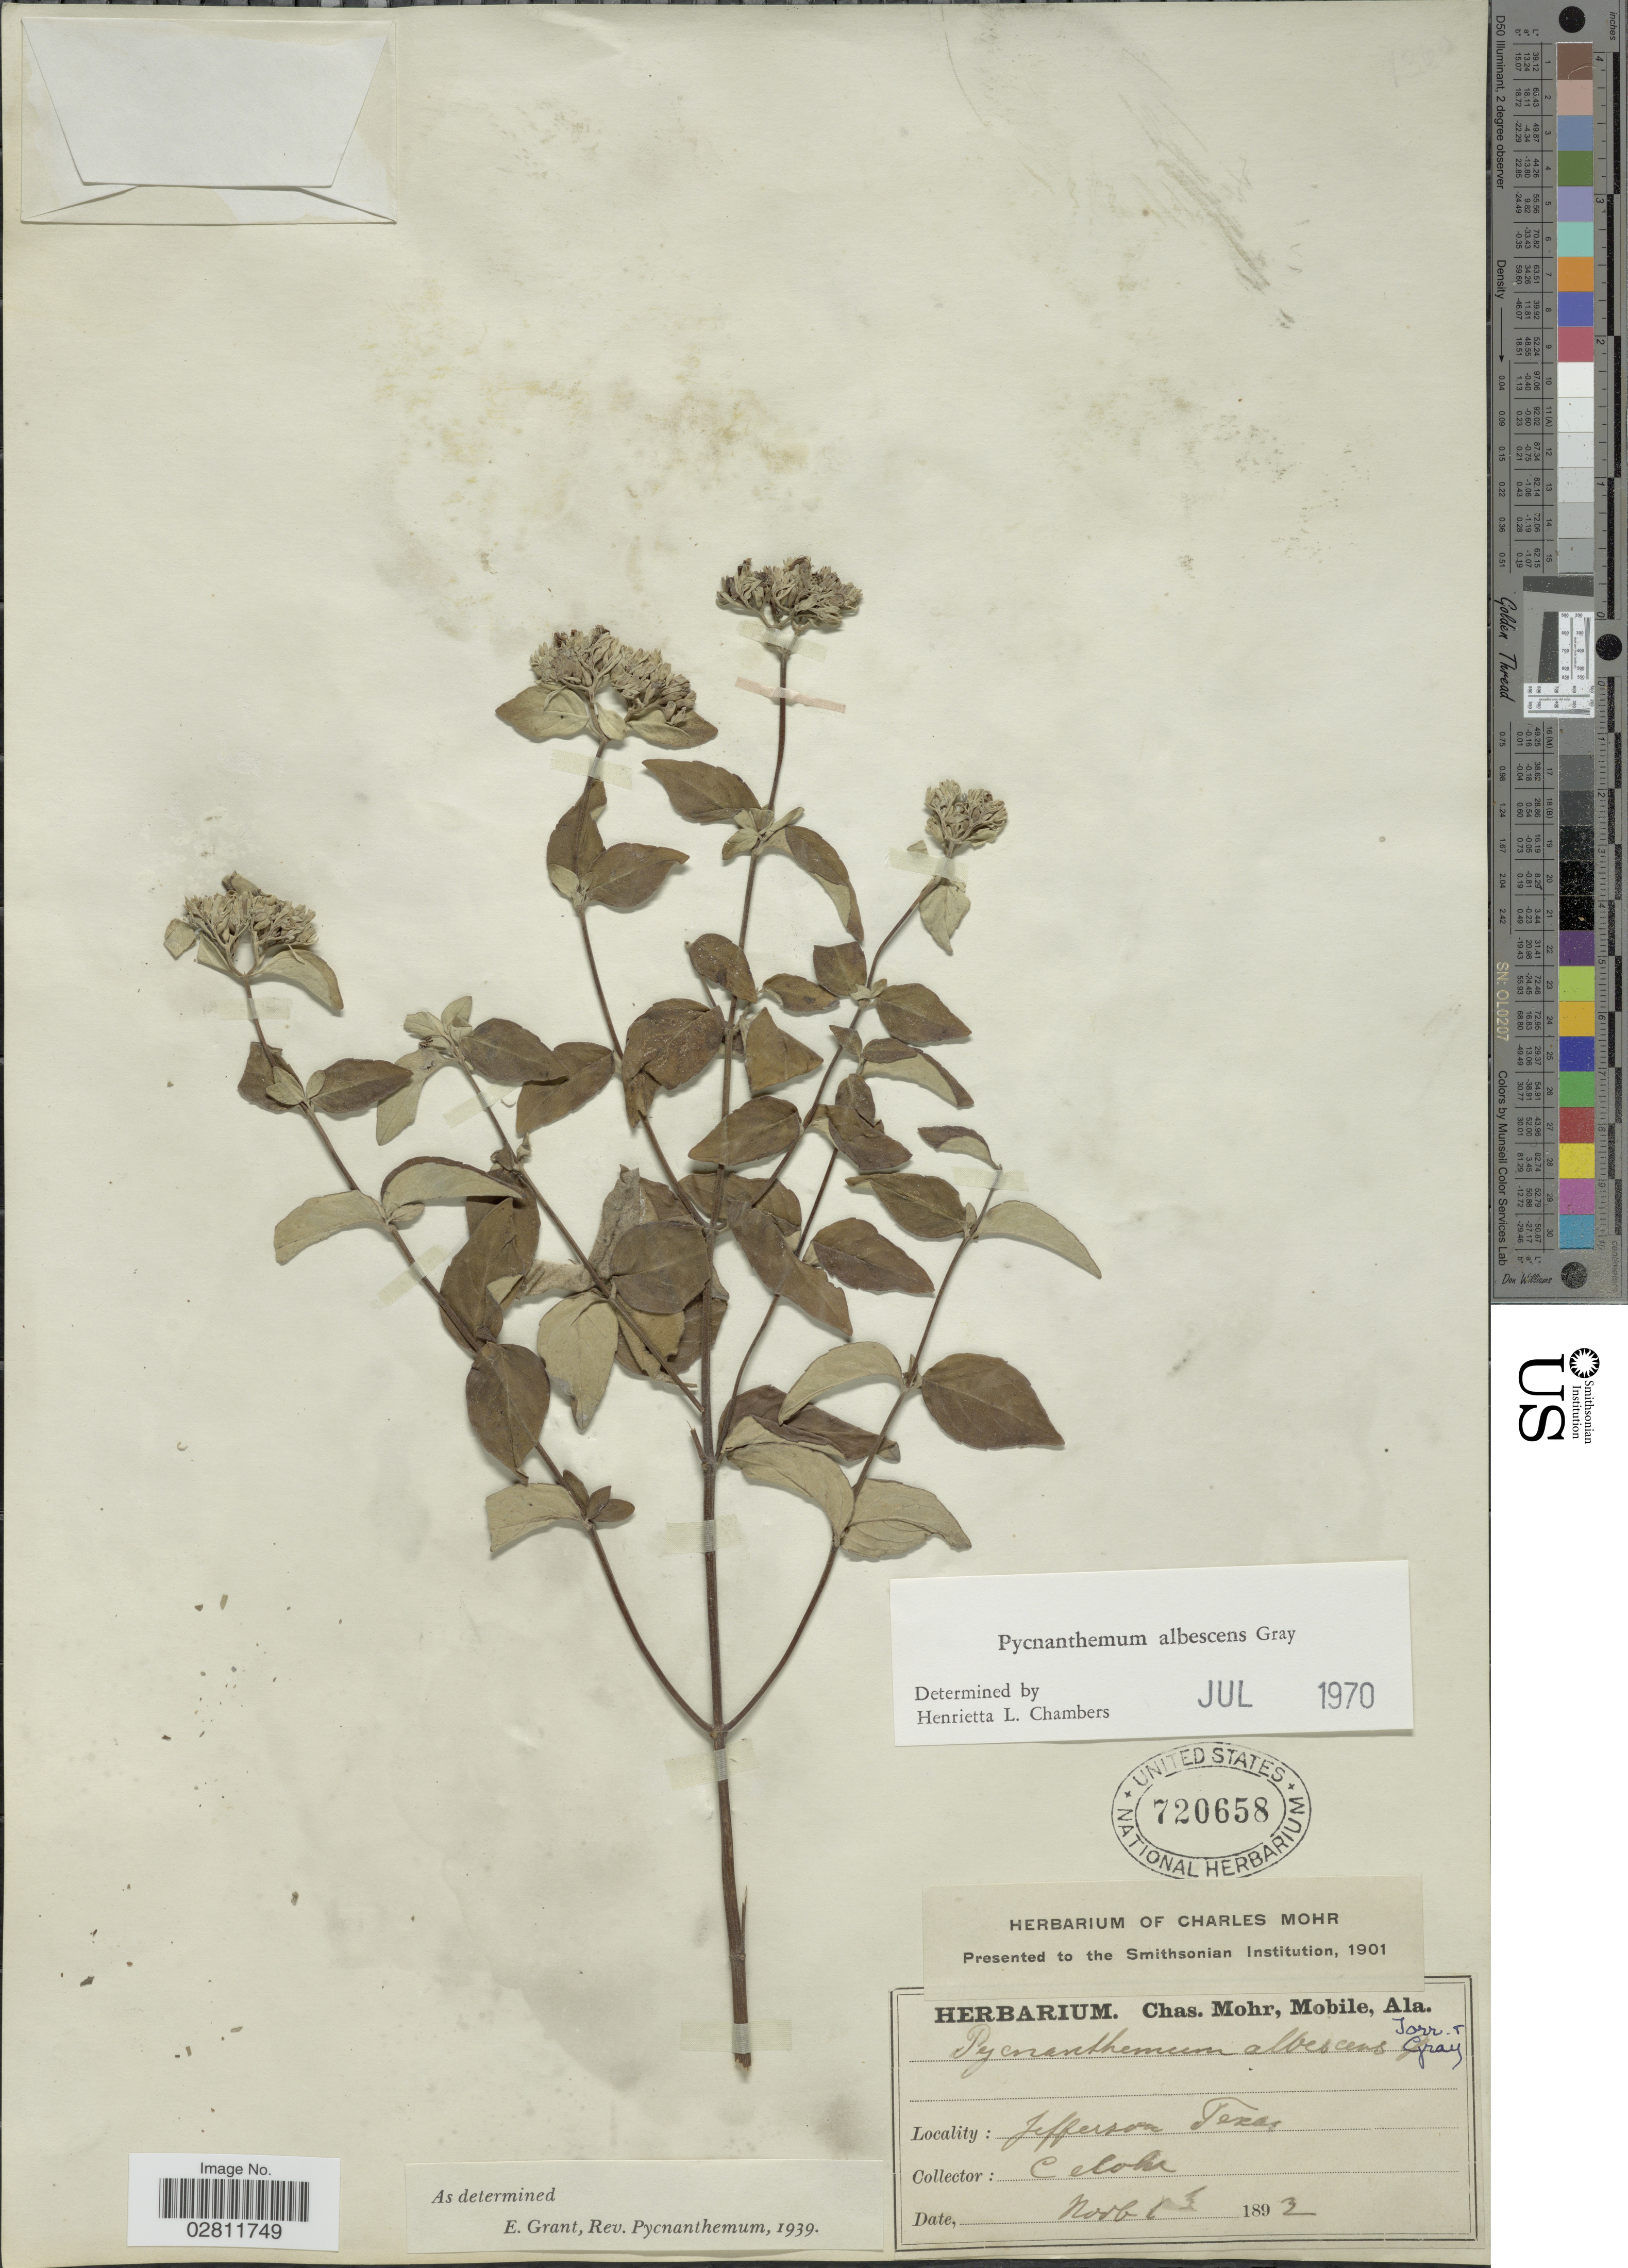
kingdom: Plantae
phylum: Tracheophyta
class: Magnoliopsida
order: Lamiales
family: Lamiaceae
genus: Pycnanthemum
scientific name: Pycnanthemum albescens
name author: Torr. & A. Gray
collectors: Mohr, C. T. (herbarium)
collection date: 1893-11-01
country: United States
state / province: Texas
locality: Jefferson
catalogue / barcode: US 720658